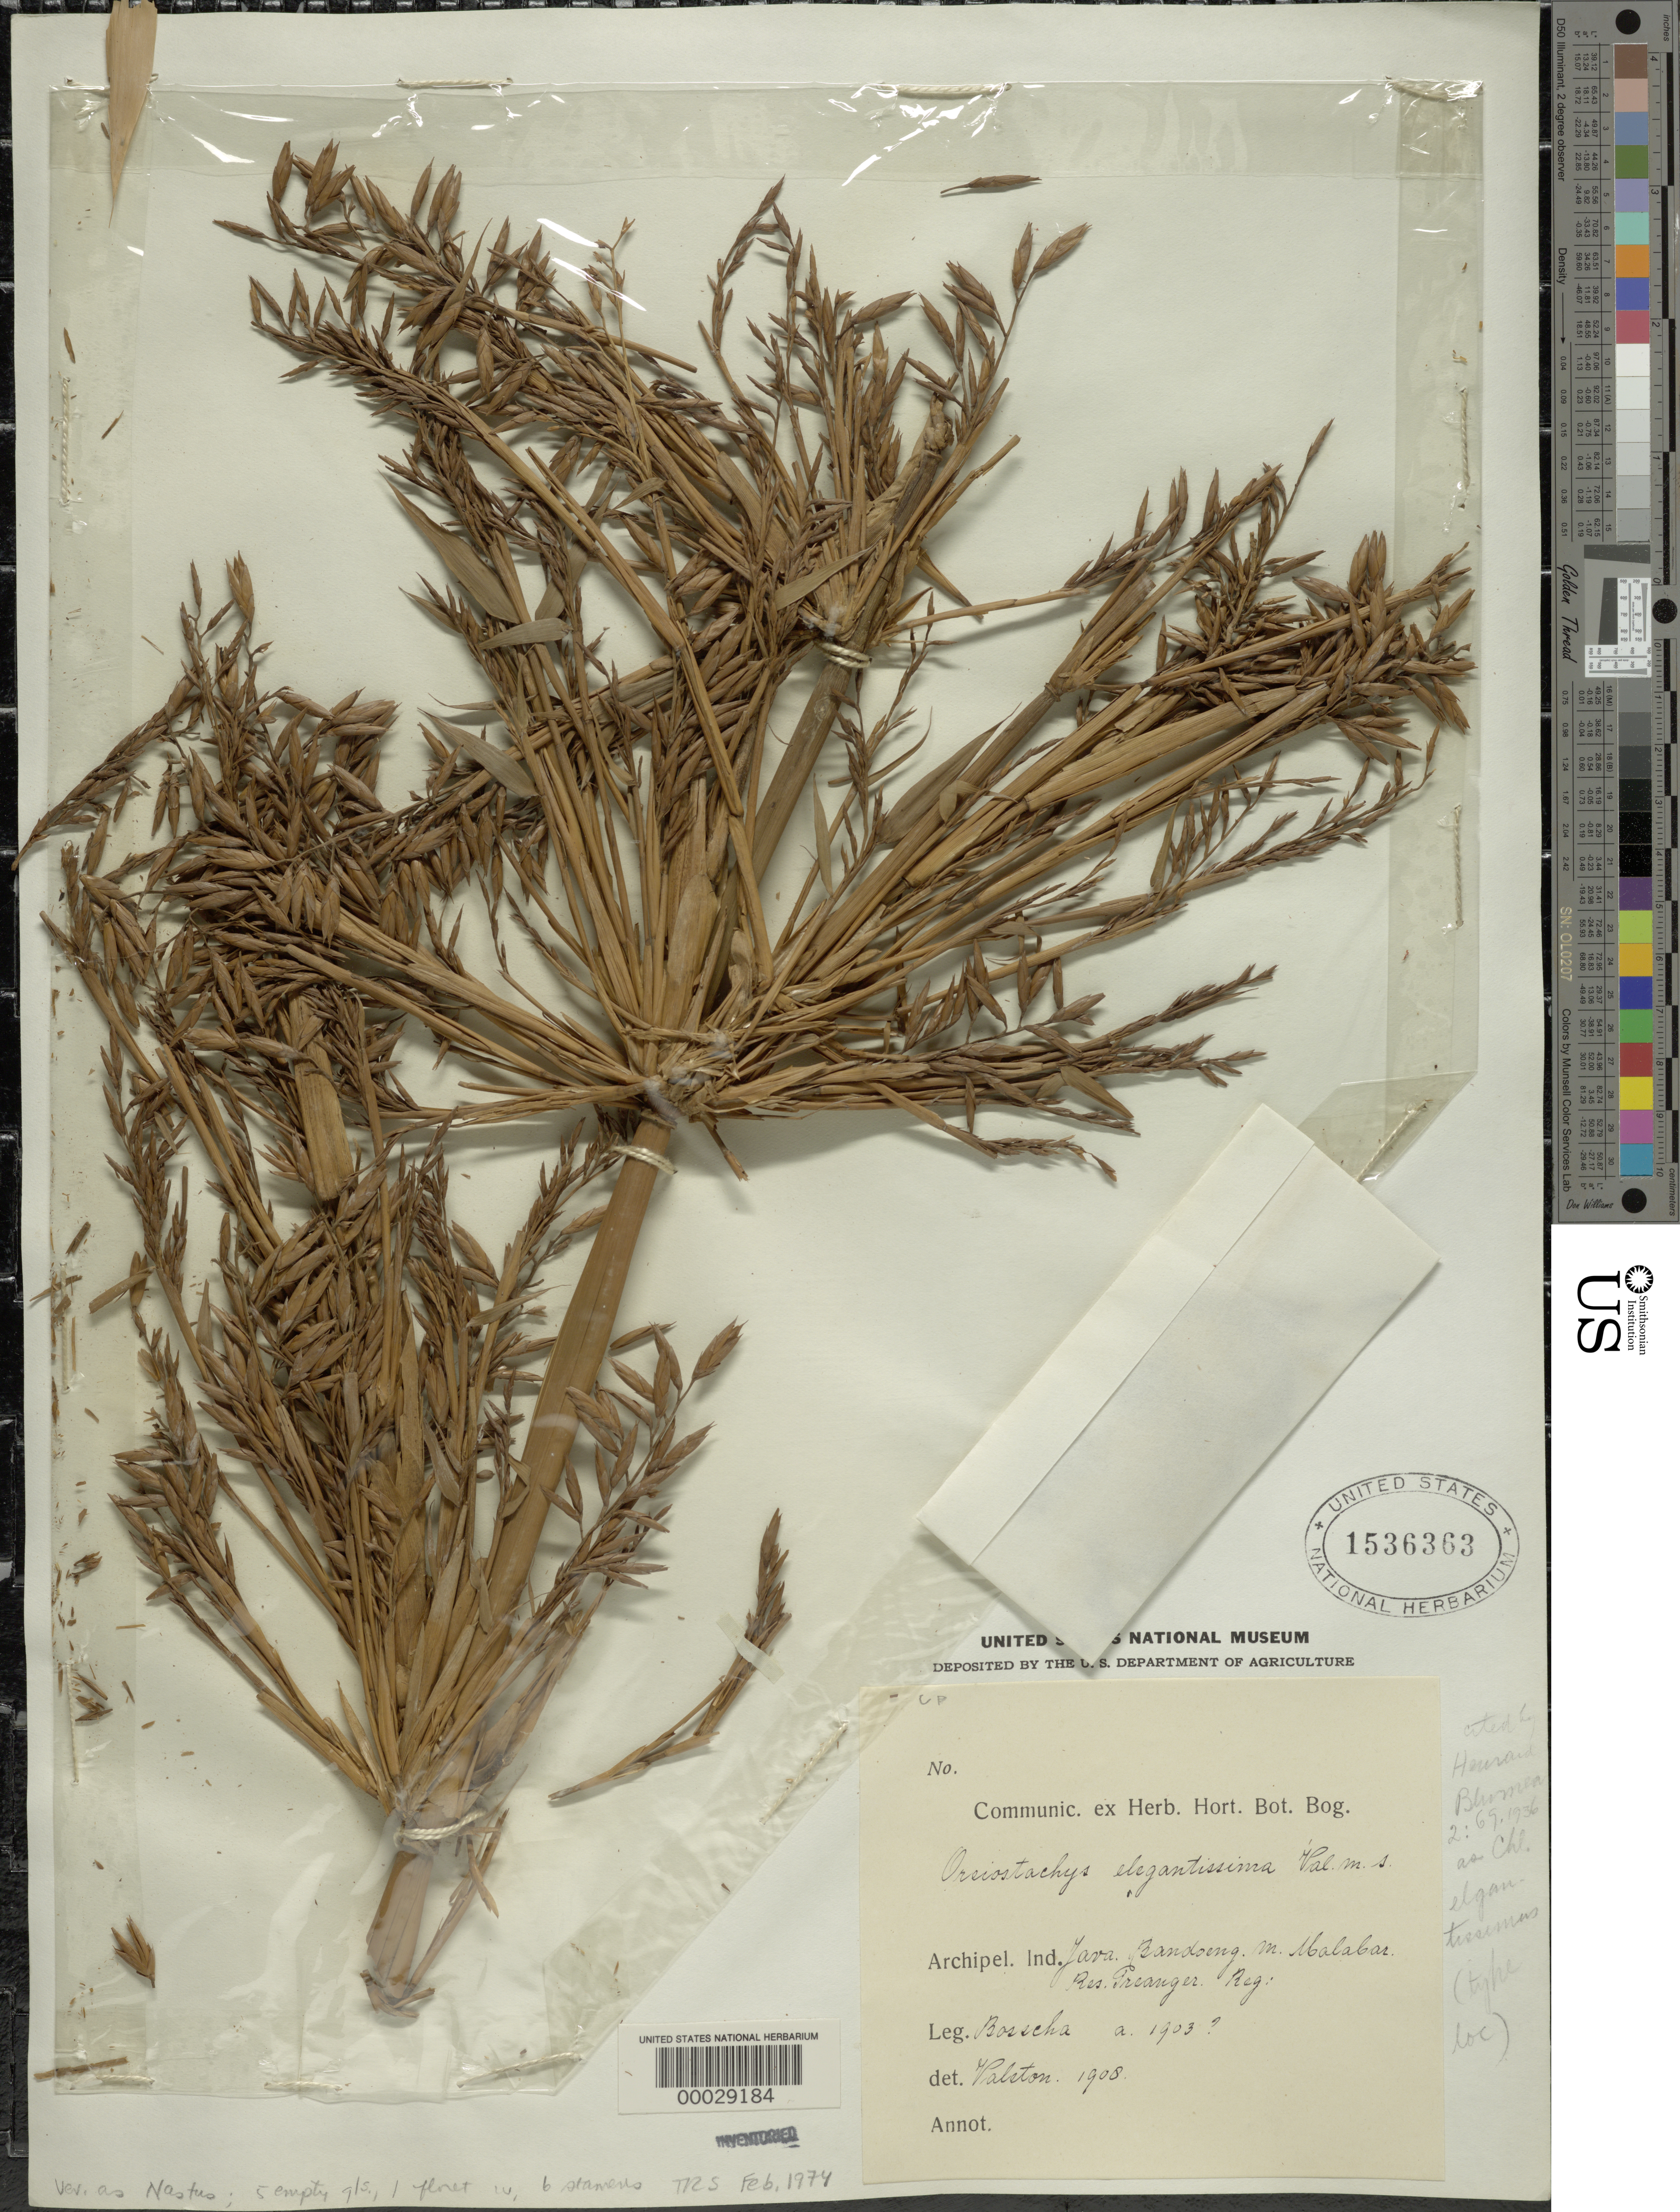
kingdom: Plantae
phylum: Tracheophyta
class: Liliopsida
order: Poales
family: Poaceae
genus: Nastus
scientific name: Nastus elegantissimus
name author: (Hassk.) Holttum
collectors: -. Bosscha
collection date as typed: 1903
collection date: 1903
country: Indonesia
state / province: Java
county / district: Jawa Barat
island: Java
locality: M. malabar, bandoeng, preanger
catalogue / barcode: US 1536363